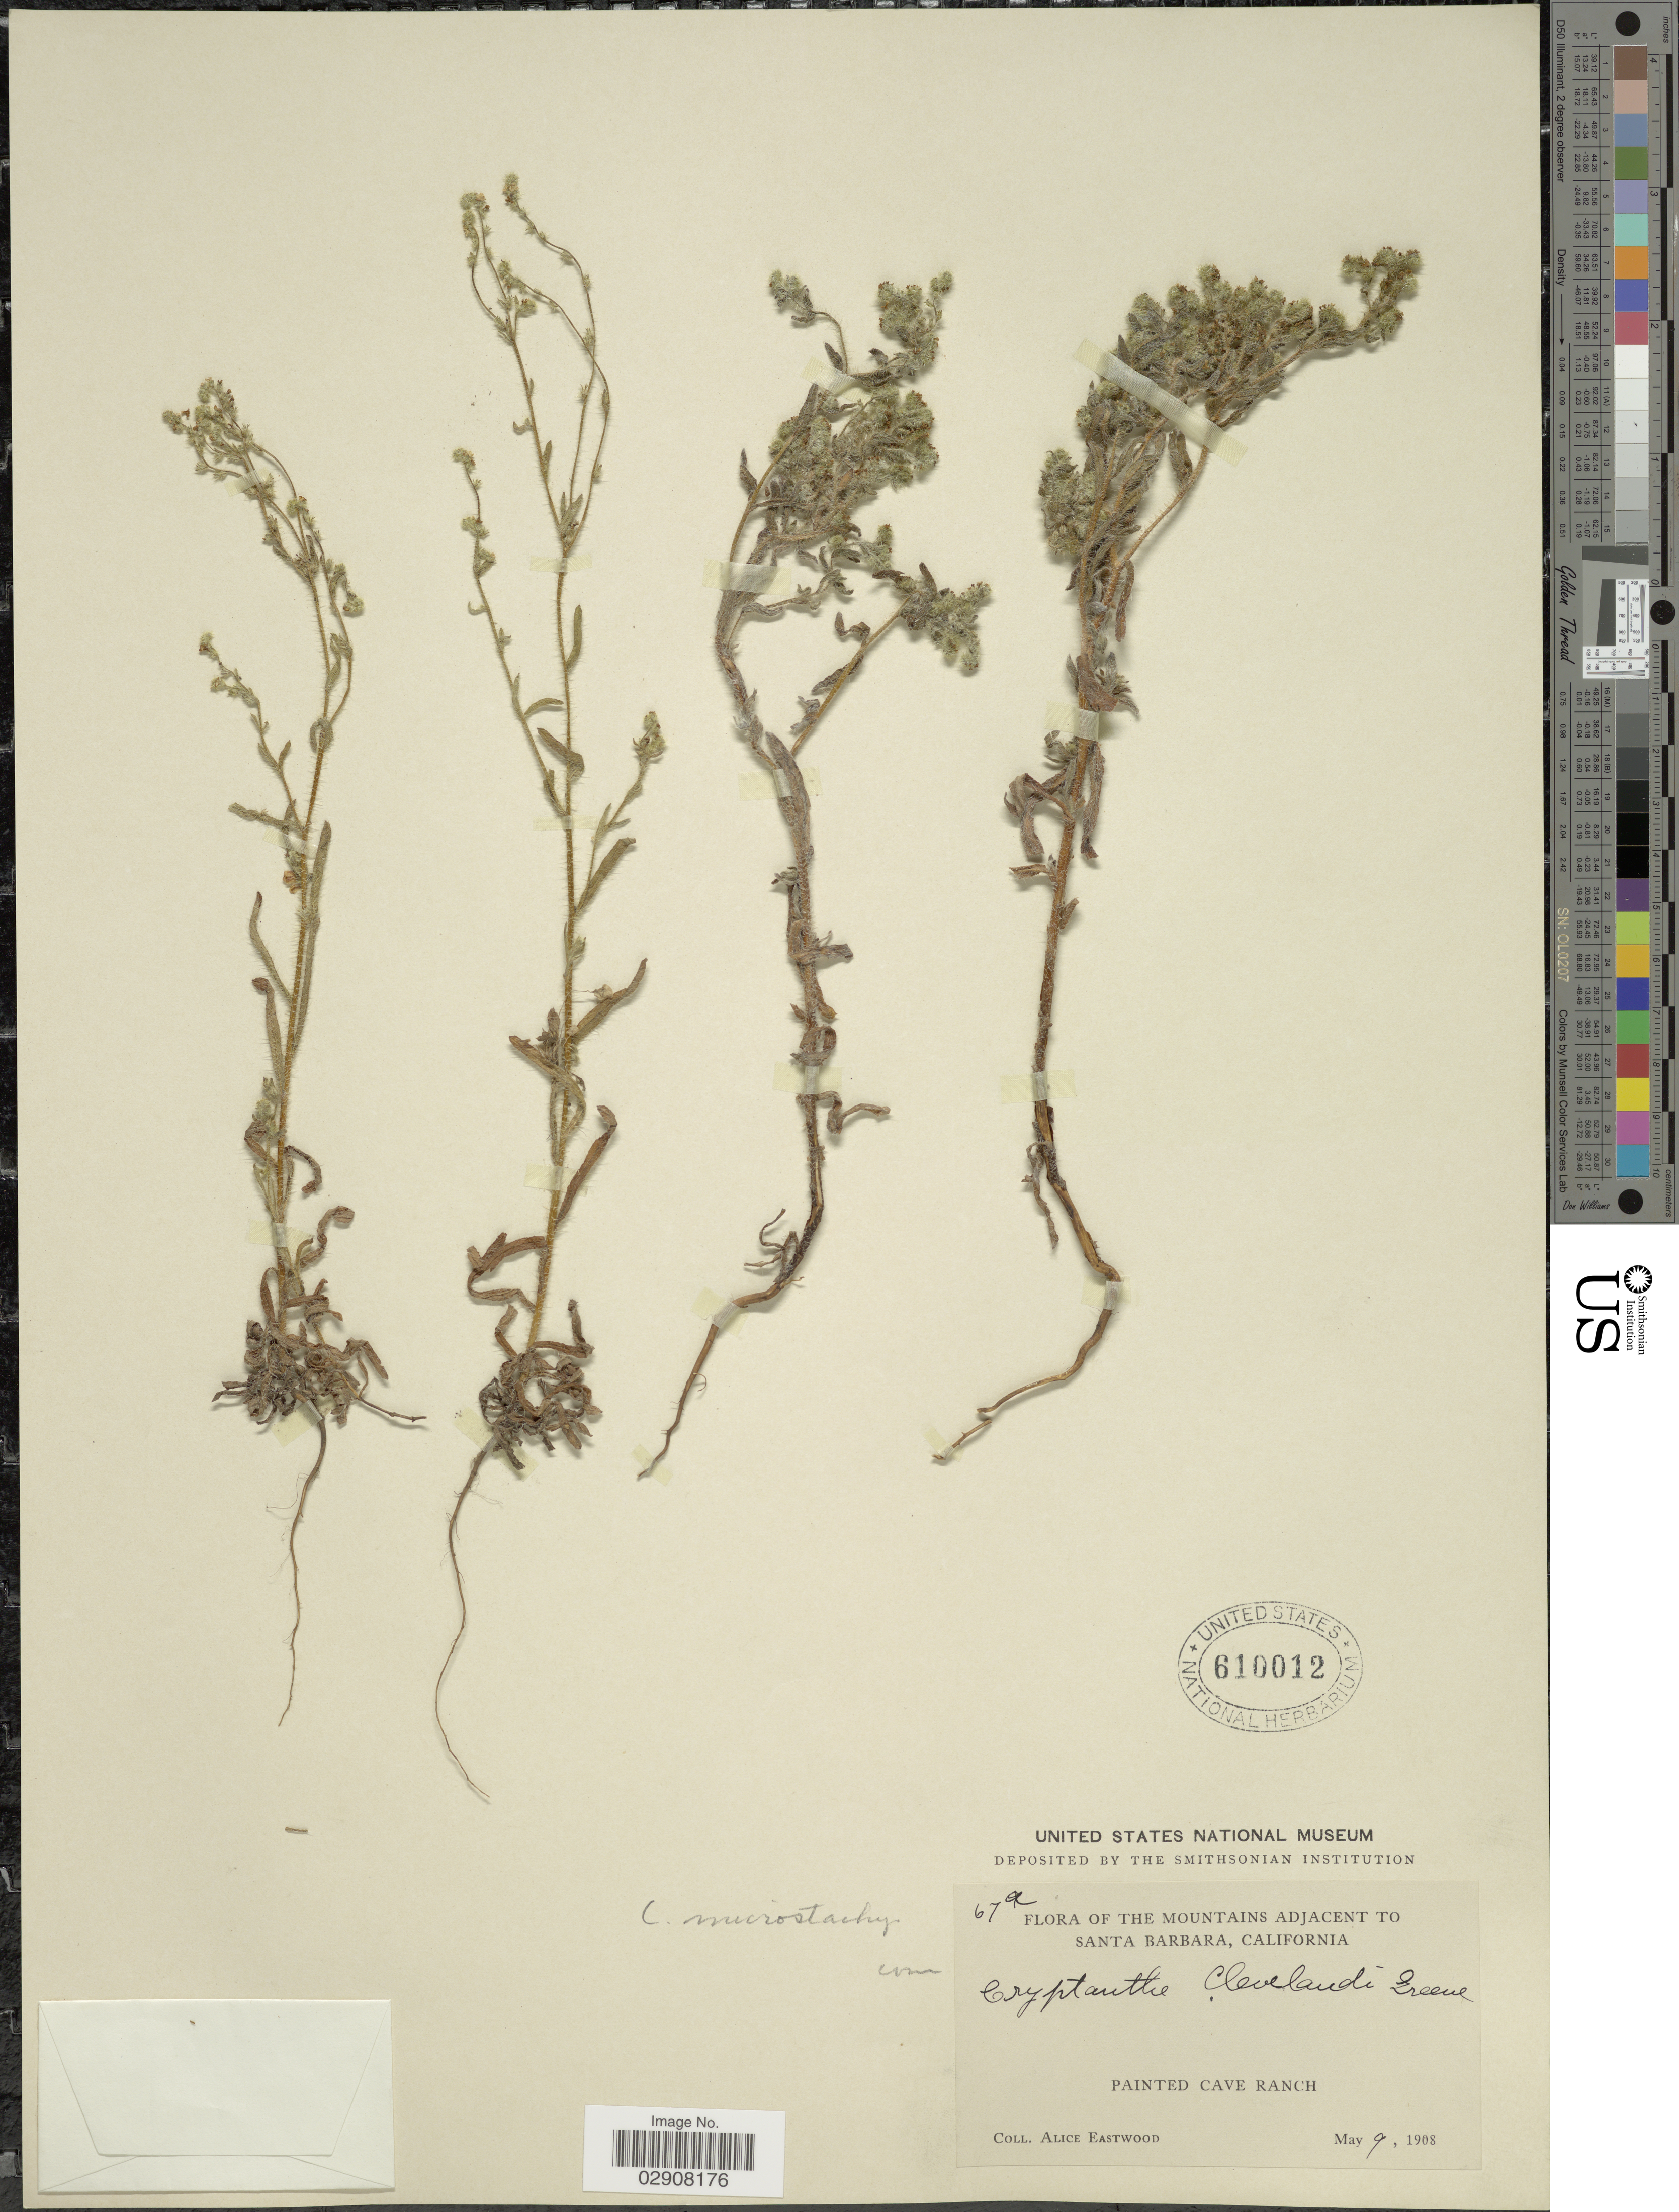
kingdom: Plantae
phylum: Tracheophyta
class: Magnoliopsida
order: Boraginales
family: Boraginaceae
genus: Cryptantha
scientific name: Cryptantha microstachys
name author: (Greene ex A. Gray) Greene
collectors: A. Eastwood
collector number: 67a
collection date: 1908-05-09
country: United States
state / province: California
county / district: Santa Barbara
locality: The mountains adjacent to Santa Barbara. Painted Cave Ranch.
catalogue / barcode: US 610012